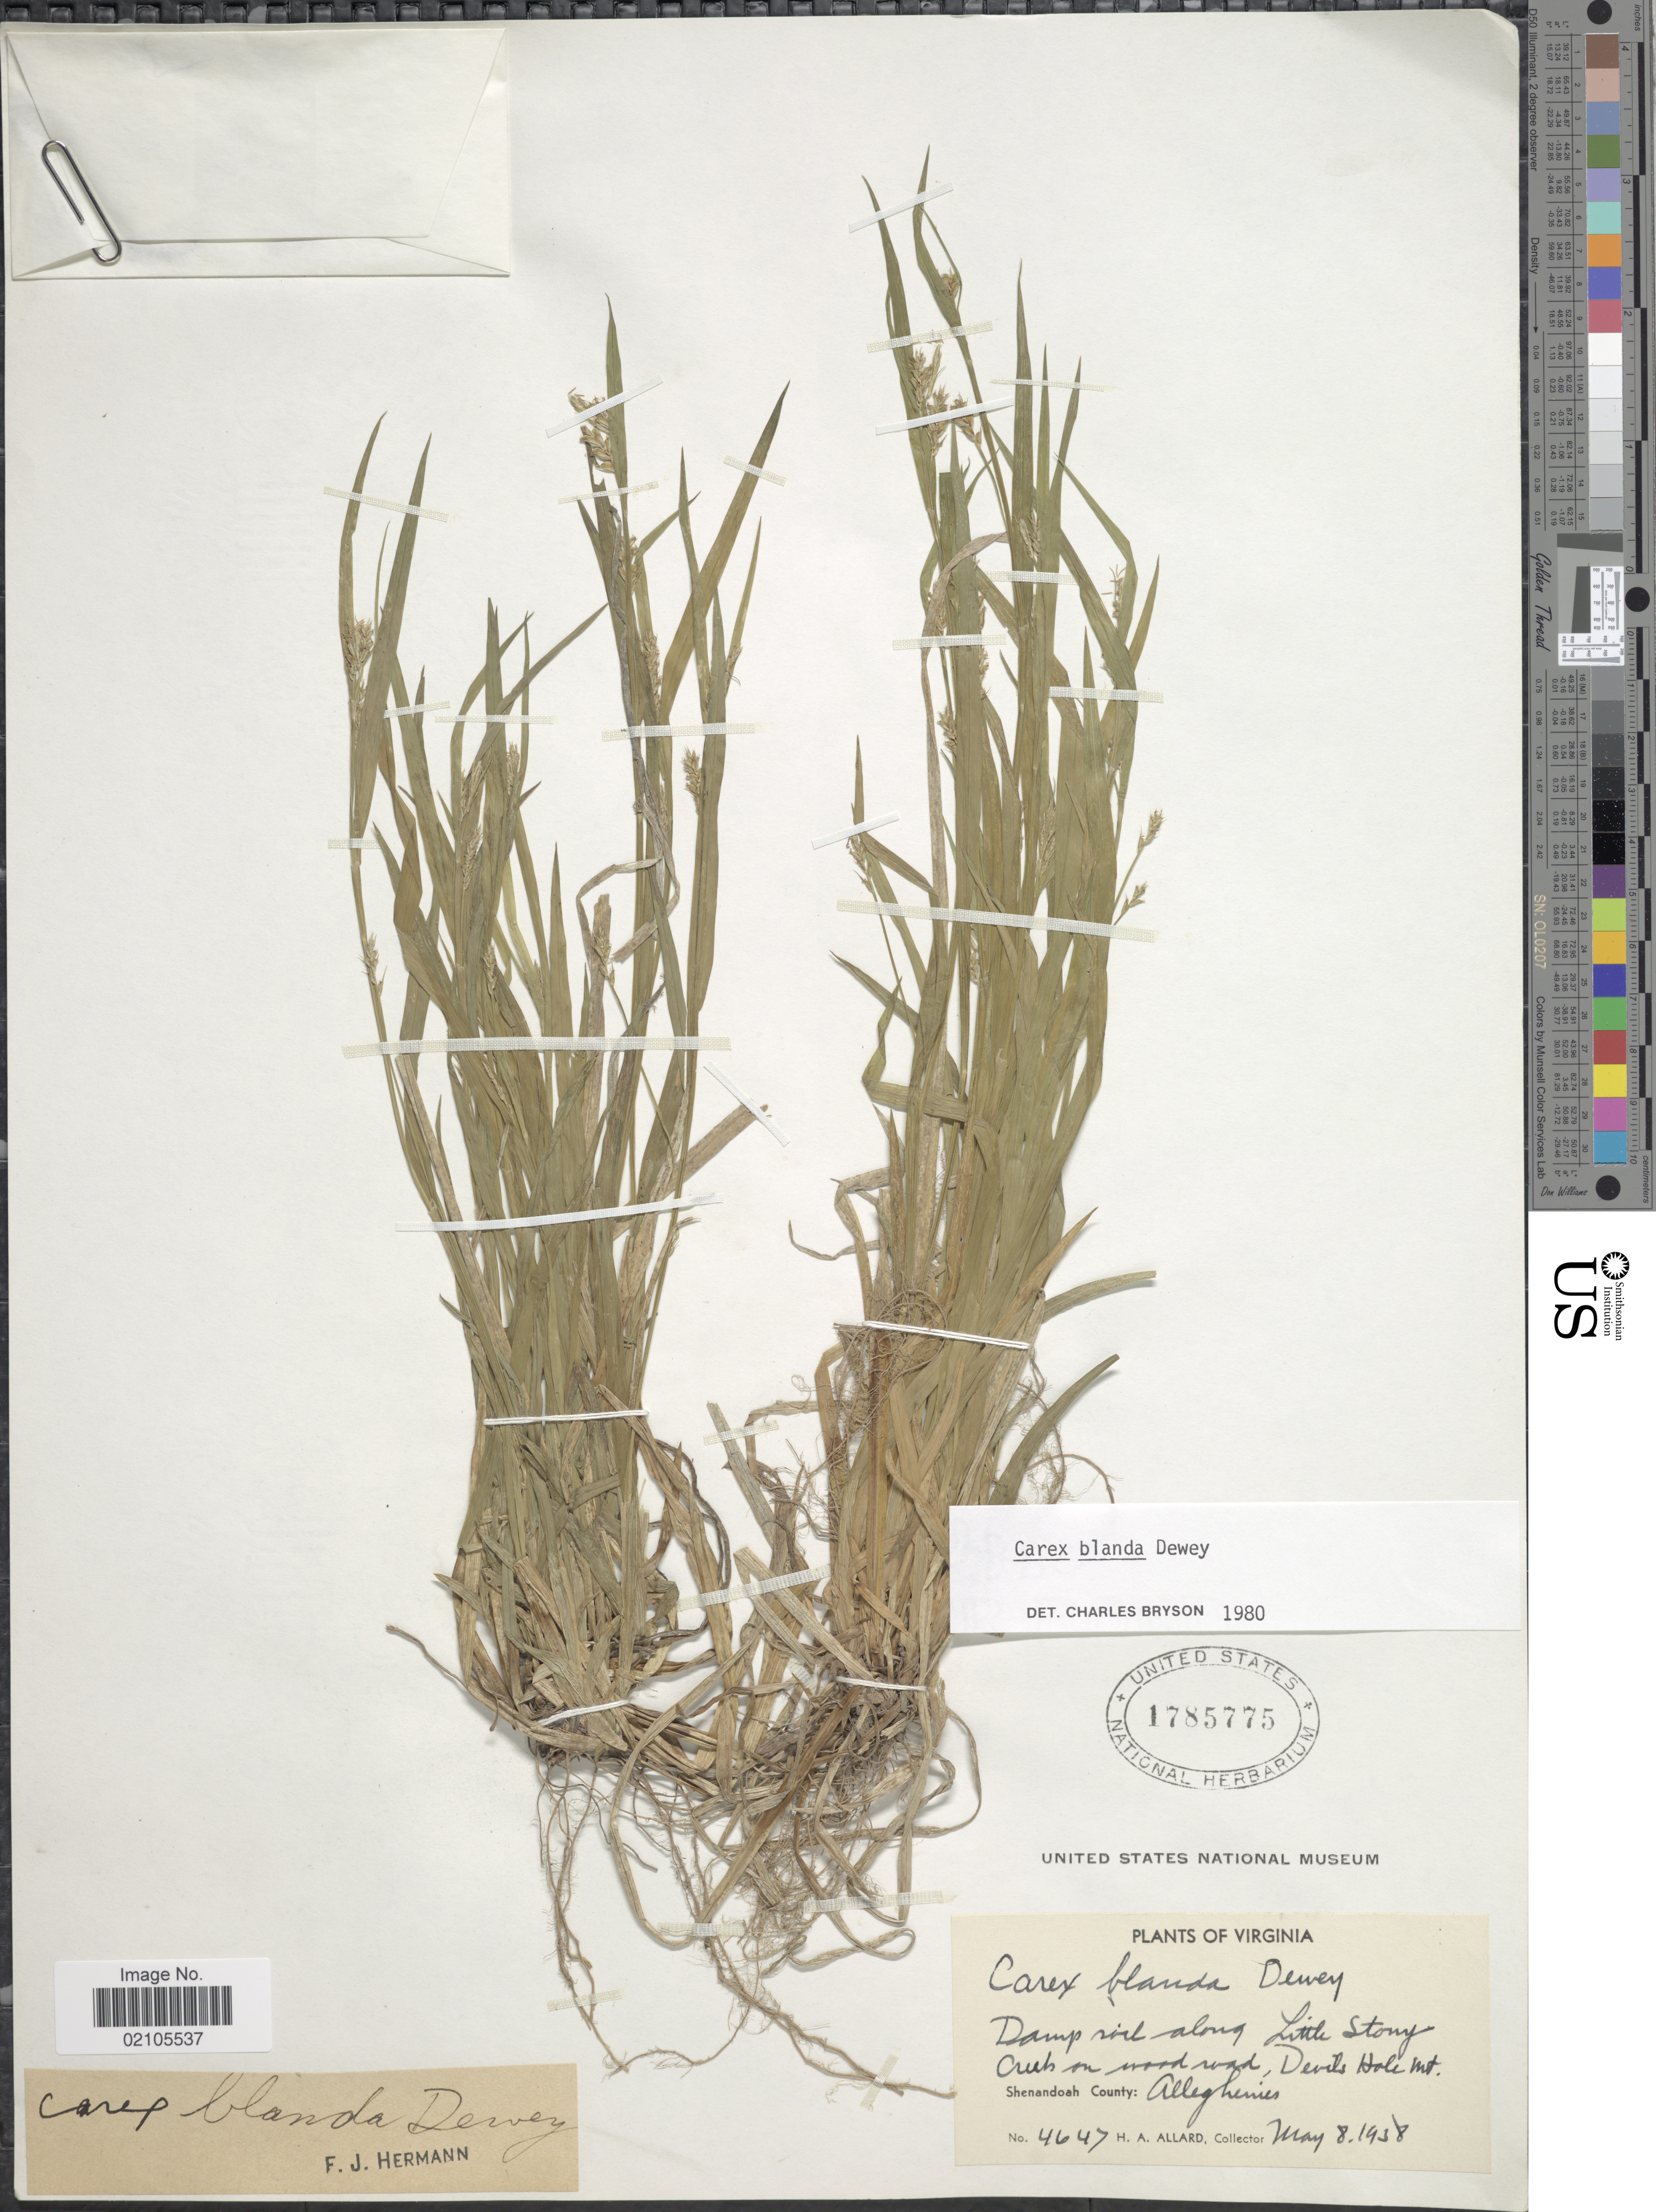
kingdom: Plantae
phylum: Tracheophyta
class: Liliopsida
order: Poales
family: Cyperaceae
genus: Carex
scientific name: Carex blanda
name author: Dewey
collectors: H. A. Allard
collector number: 4647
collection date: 1938-05-08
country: United States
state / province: Virginia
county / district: Shenandoah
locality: Damp soil along Little Stony Creek on wood road, Devils Hole Mt. Shenandoah County: Alleghenies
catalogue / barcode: US 1785775